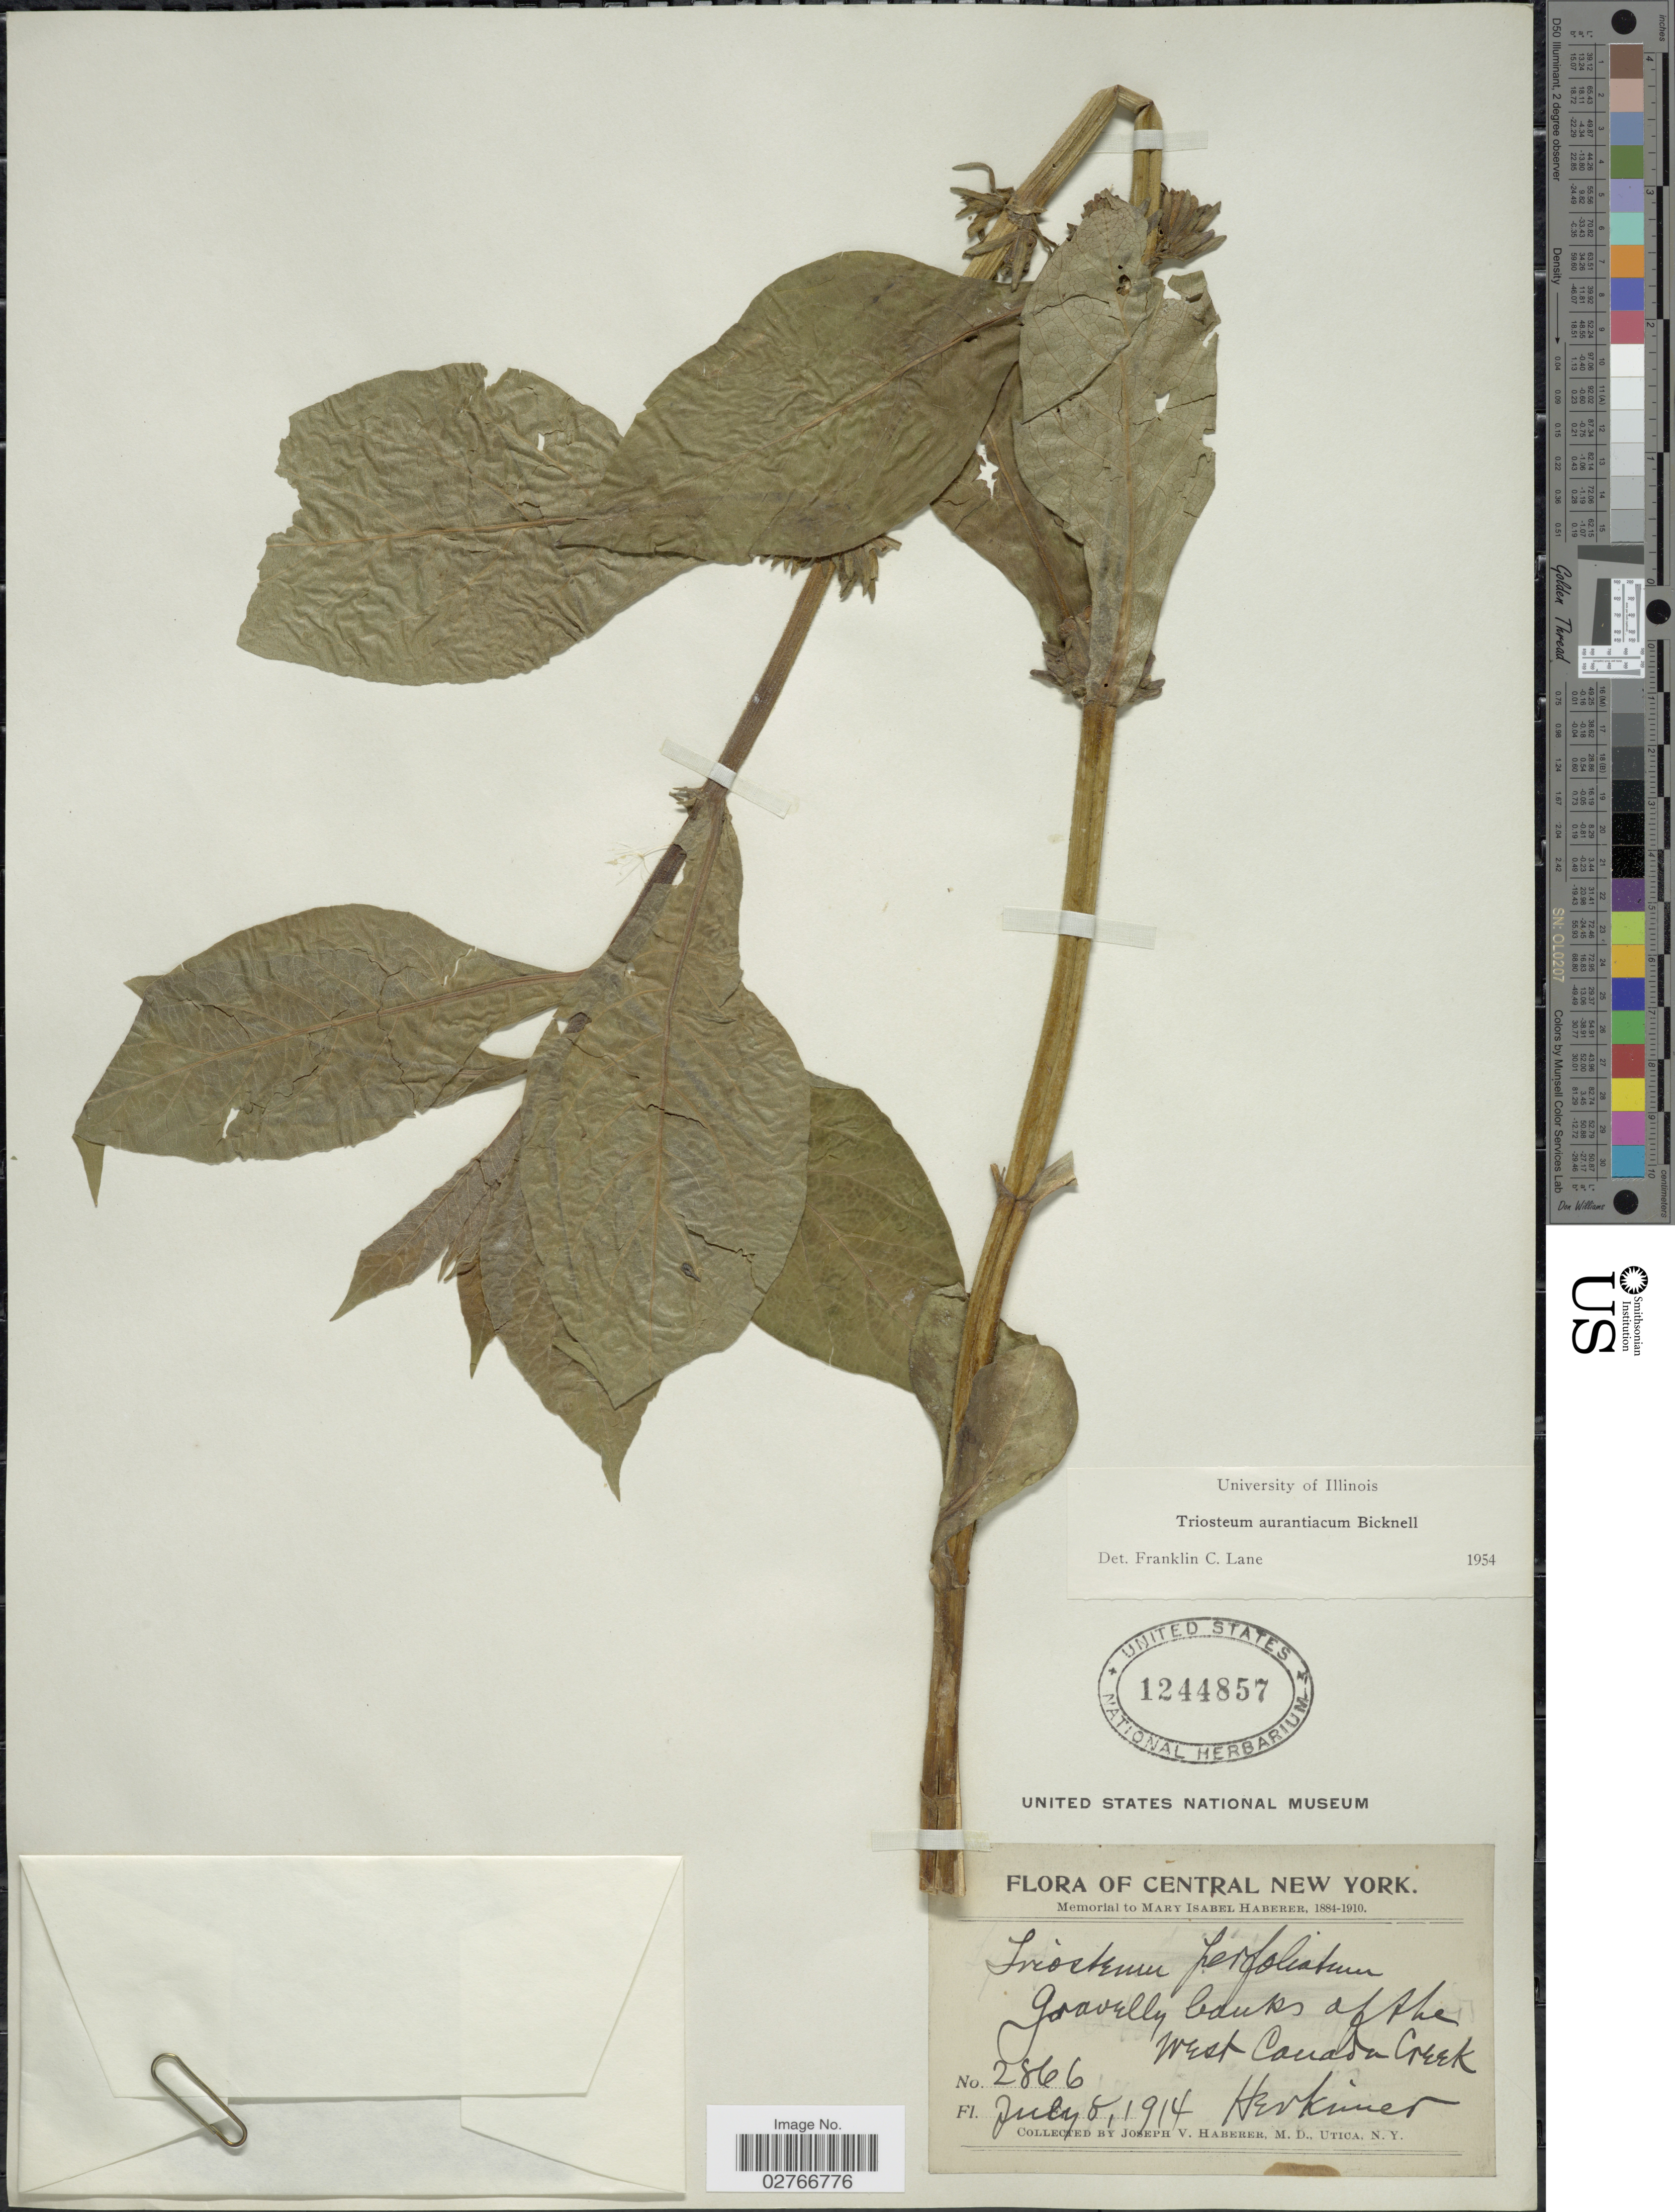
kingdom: Plantae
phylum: Tracheophyta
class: Magnoliopsida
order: Dipsacales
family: Caprifoliaceae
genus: Triosteum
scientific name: Triosteum aurantiacum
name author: E.P. Bicknell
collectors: J. V. Haberer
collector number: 2866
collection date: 1914-07-08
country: United States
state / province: New York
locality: Central New York. West Canada Creek. Herkiner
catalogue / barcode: US 1244857